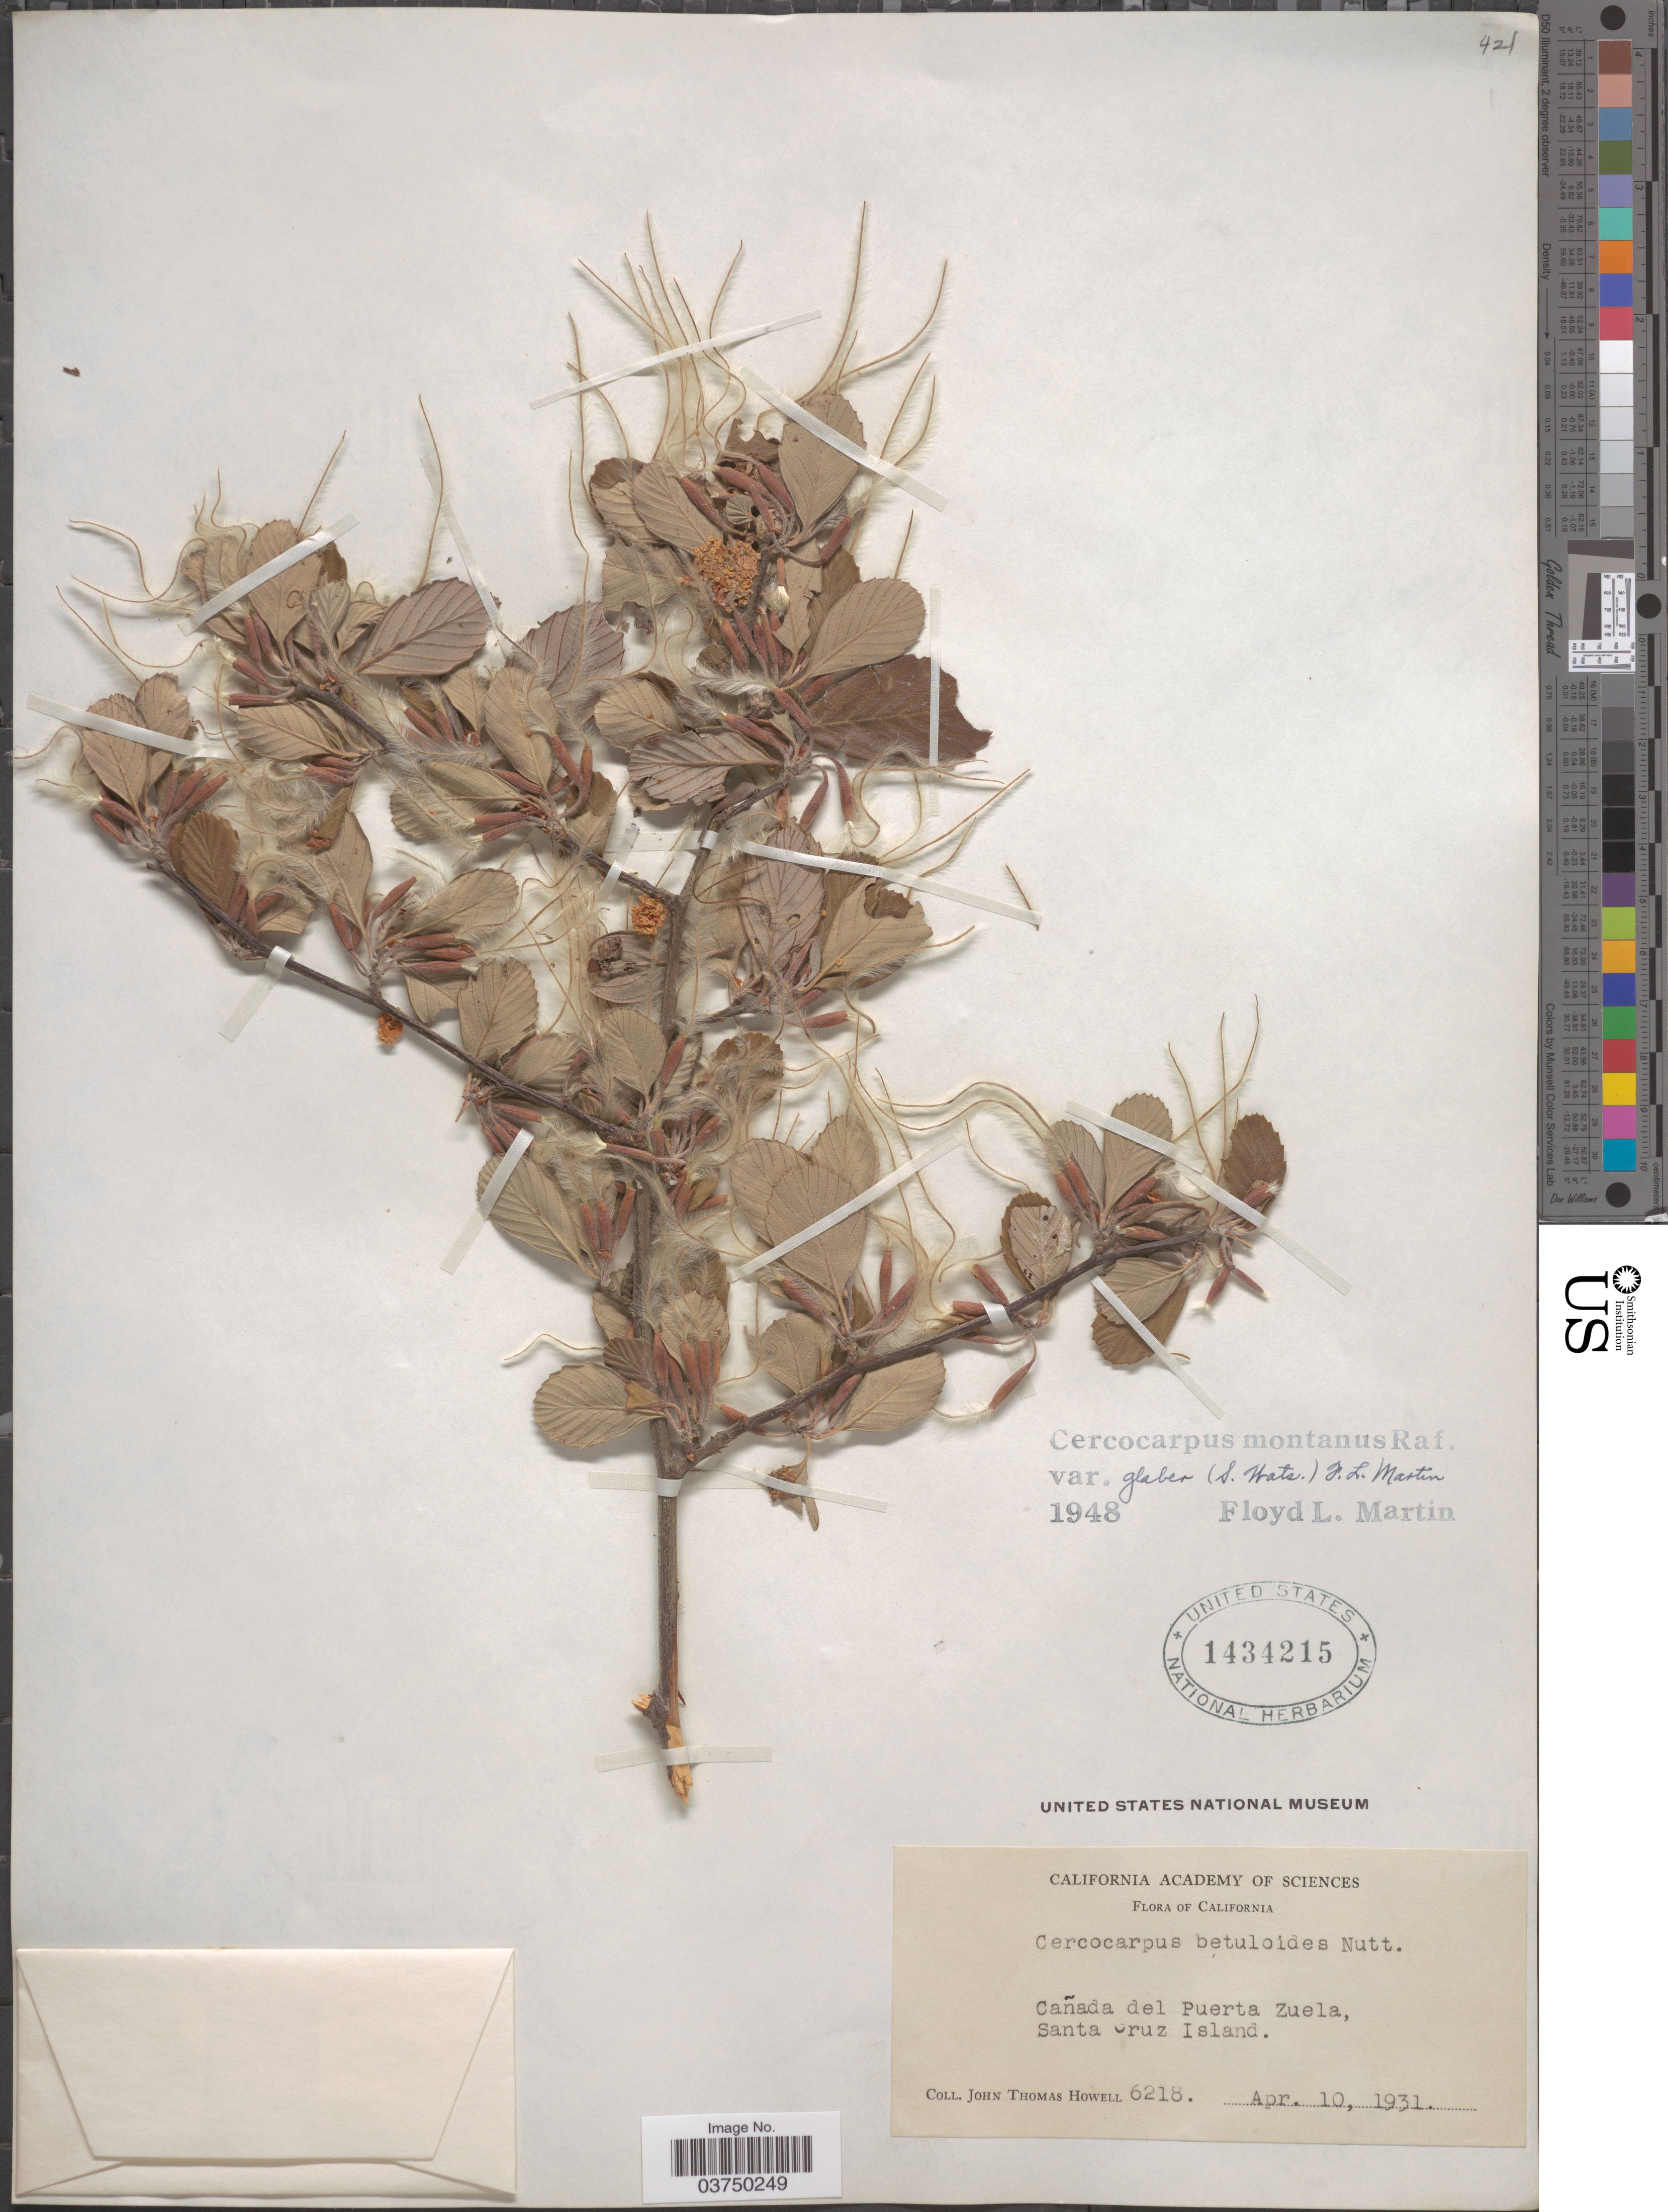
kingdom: Plantae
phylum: Tracheophyta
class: Magnoliopsida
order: Rosales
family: Rosaceae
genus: Cercocarpus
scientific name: Cercocarpus montanus var. glaber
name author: (S. Watson) F.L. Martin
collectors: J. T. Howell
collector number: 6218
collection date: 1931-04-10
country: United States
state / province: California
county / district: Santa Barbara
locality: Cañada del Puerta Zuela, Santa Cruz Island.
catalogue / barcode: US 1434215